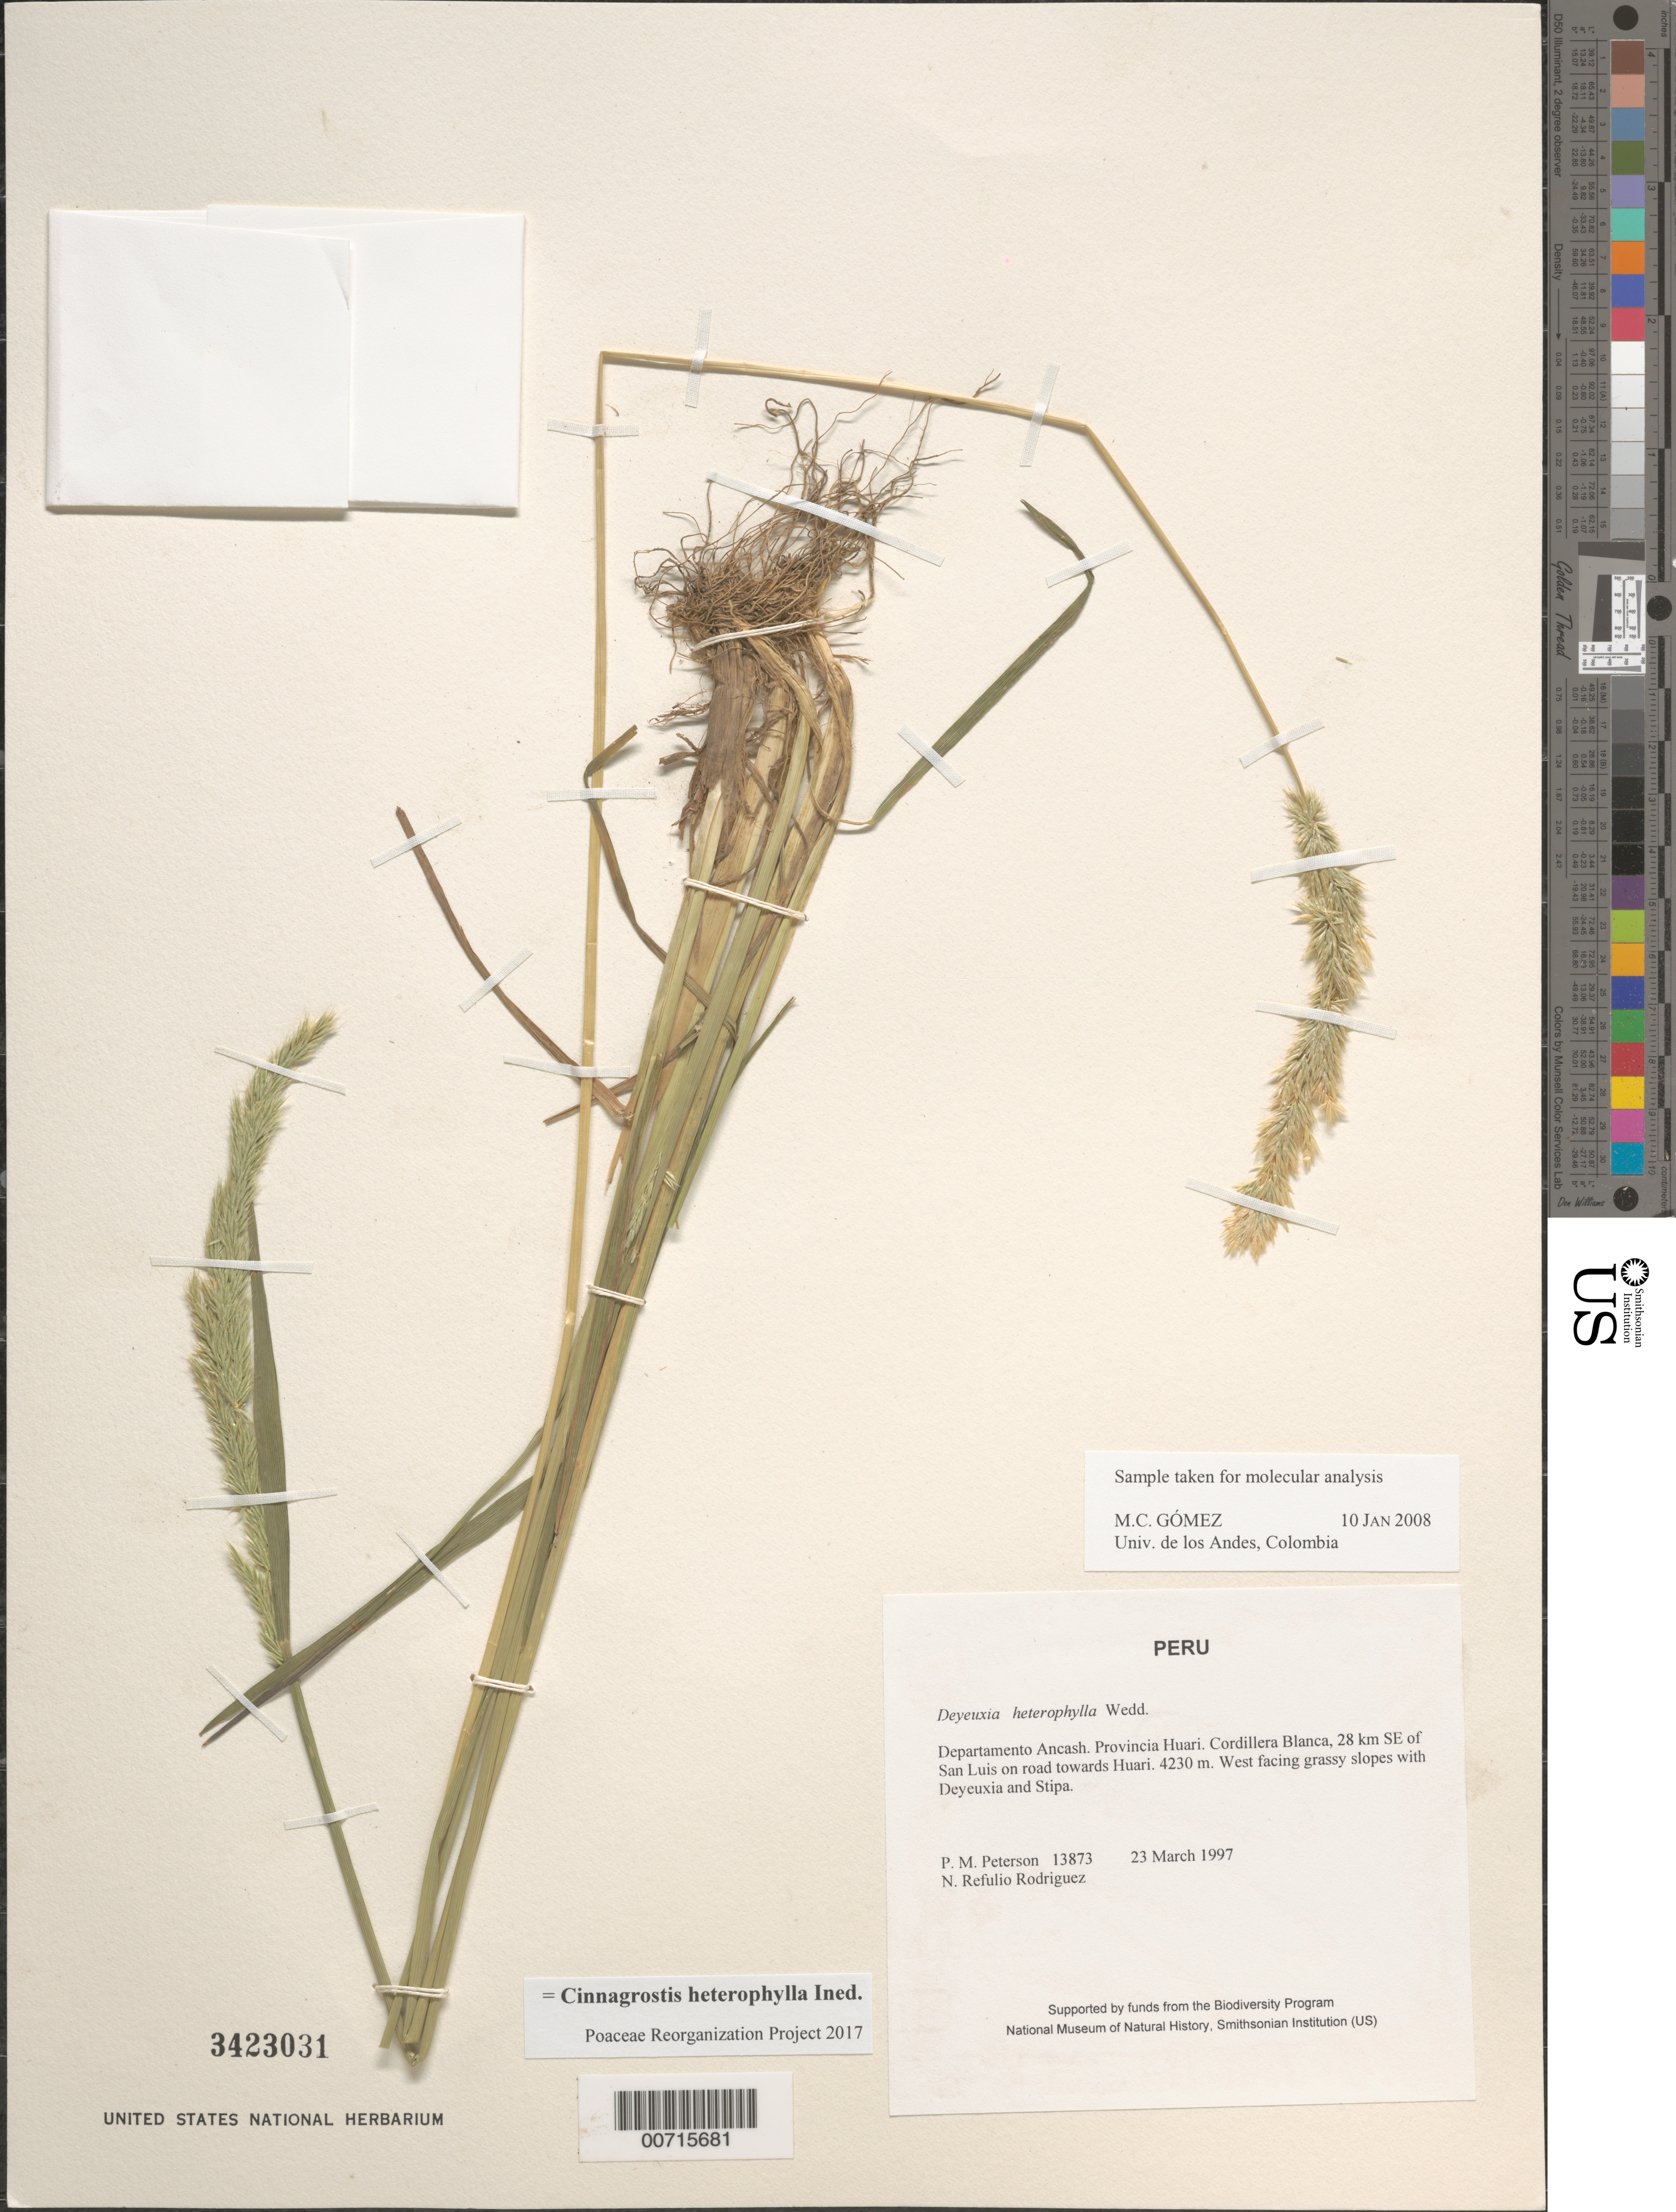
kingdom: Plantae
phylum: Tracheophyta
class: Liliopsida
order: Poales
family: Poaceae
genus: Cinnagrostis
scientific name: Cinnagrostis heterophylla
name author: (Wedd.) P.M. Peterson et al.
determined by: Poaceae Reorganization Project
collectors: P. M. Peterson & N. Refulio-Rodríguez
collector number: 13873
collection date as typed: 23 Mar 1997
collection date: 1997-03-23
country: Peru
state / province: Ancash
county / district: Huari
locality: Cordillera Blanca, 28 km SE of San Luis on road towards Huari.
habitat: West facing grassy slopes with Deyeuxia and Stipa.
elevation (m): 4230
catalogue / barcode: US 3423031